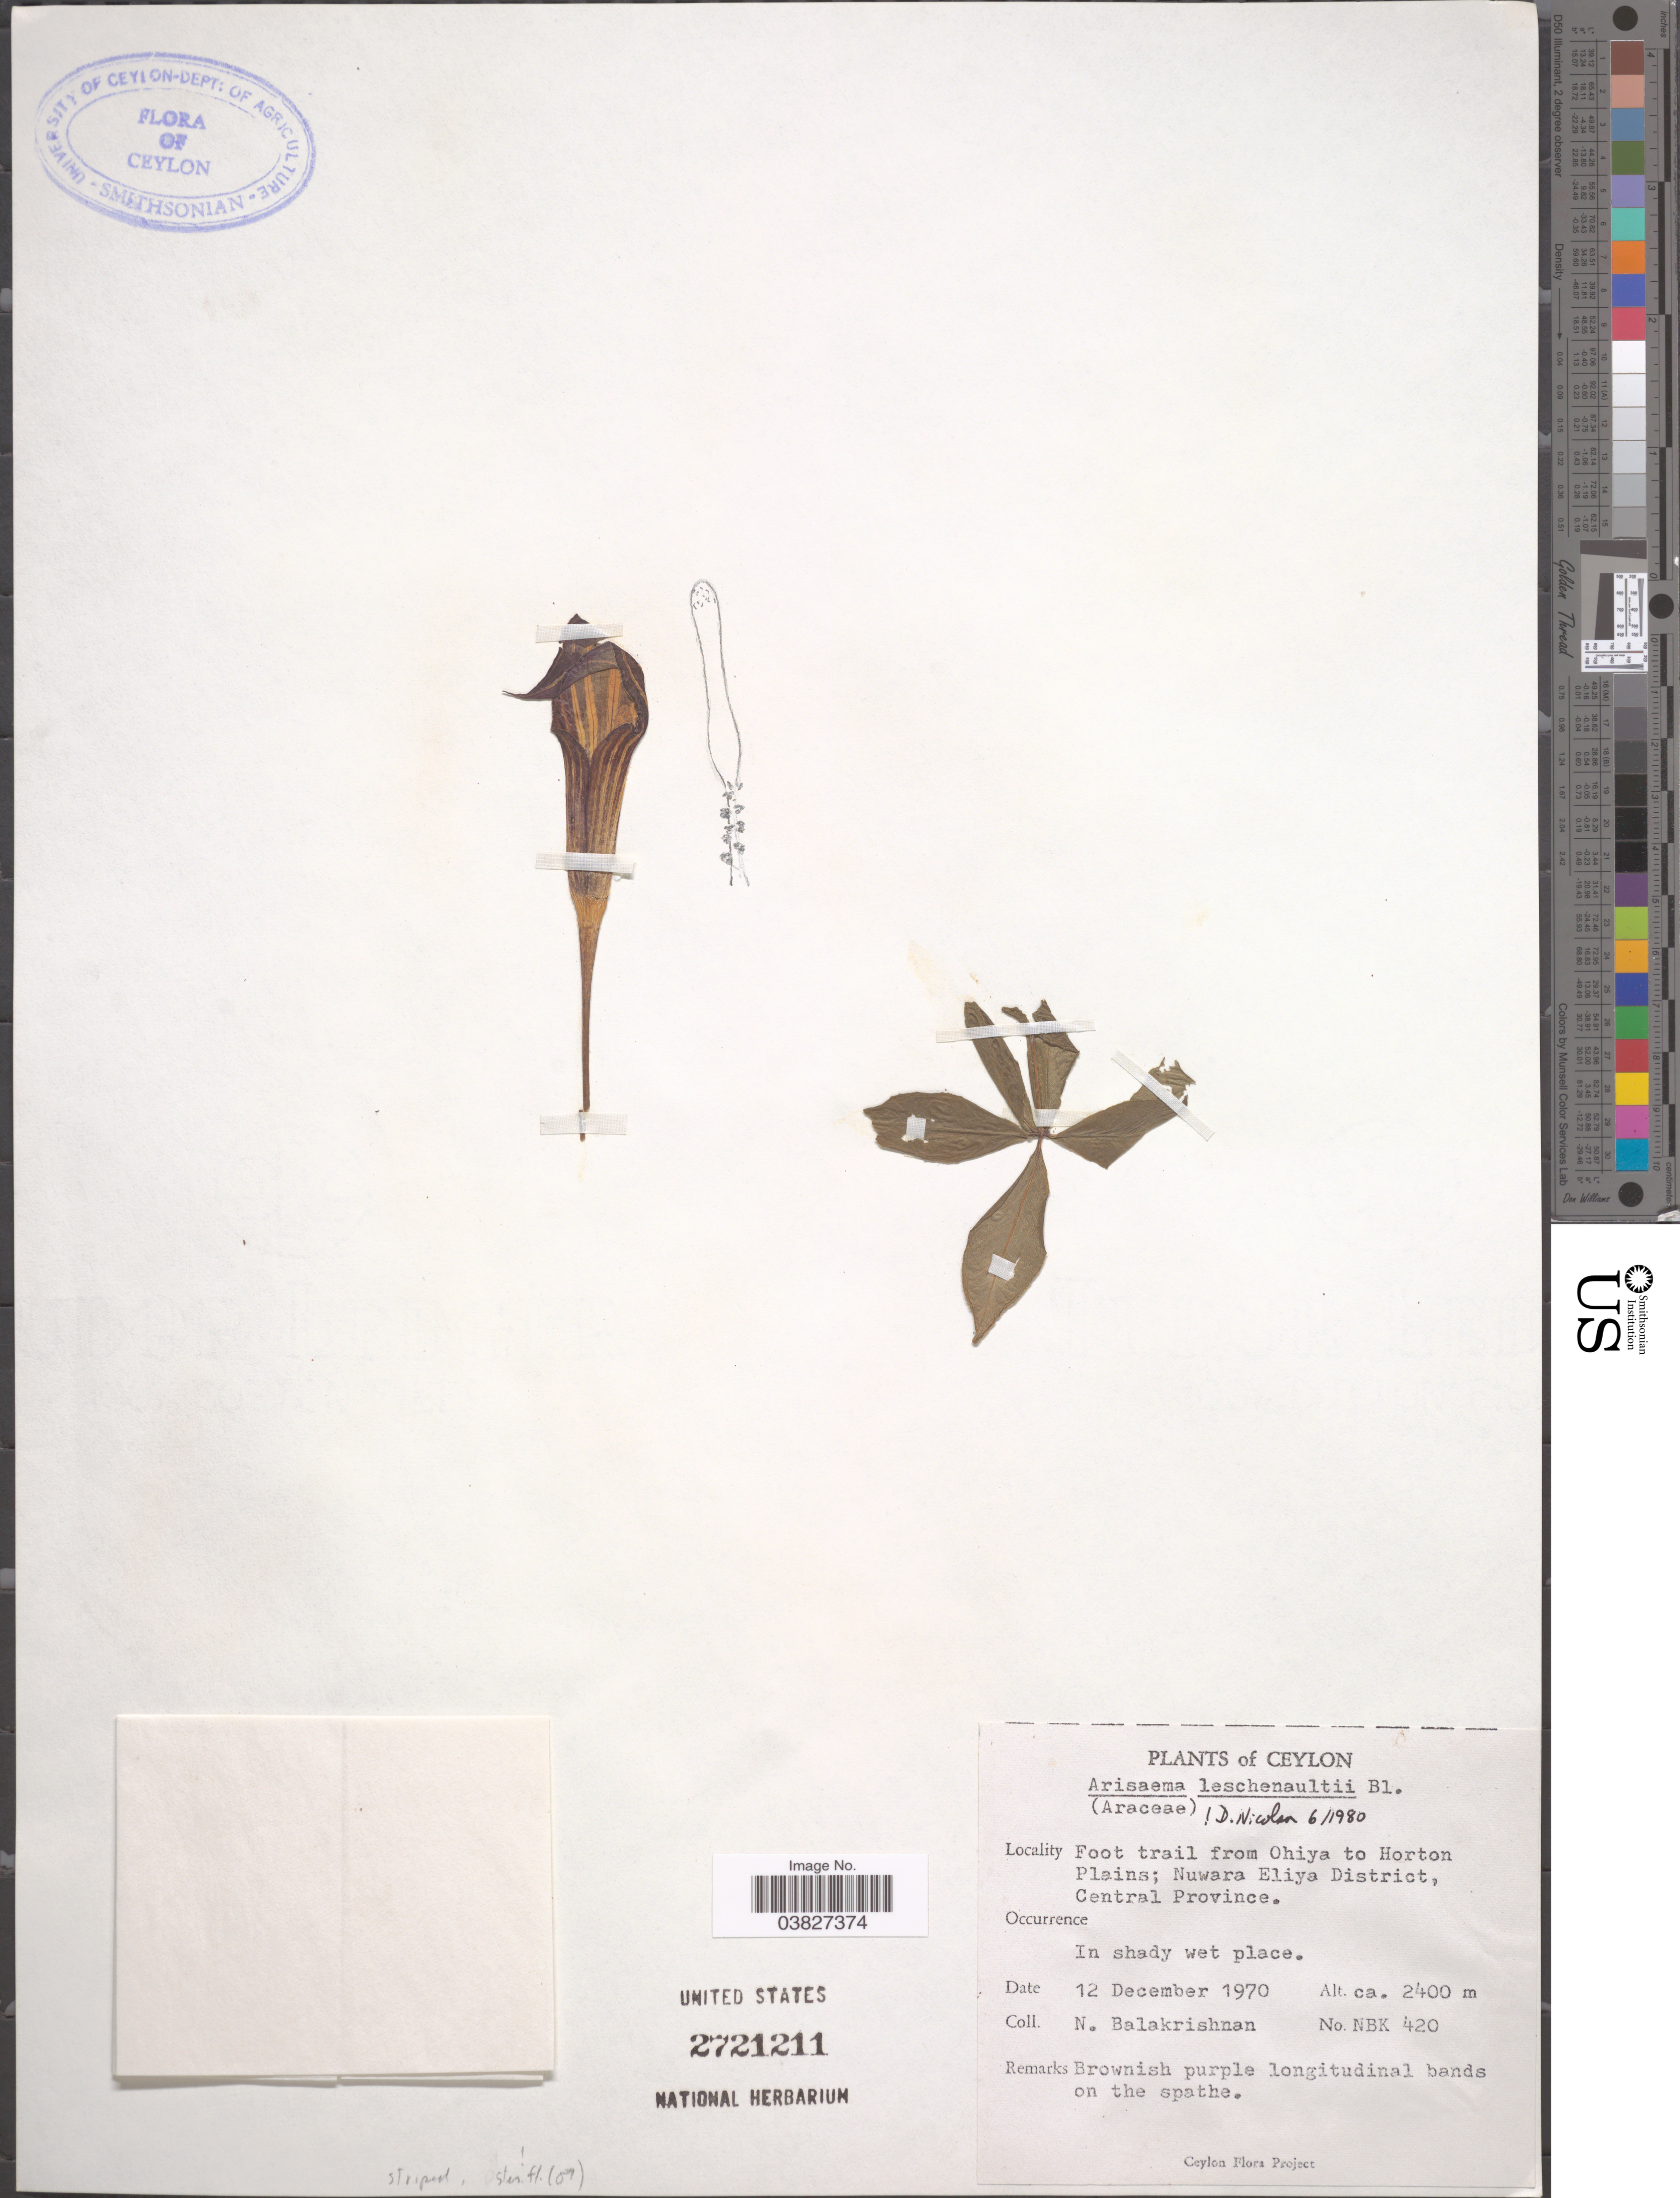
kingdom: Plantae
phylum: Tracheophyta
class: Liliopsida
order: Alismatales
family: Araceae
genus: Arisaema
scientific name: Arisaema leschenaultii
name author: Blume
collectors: N. Balakrishnan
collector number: NBK420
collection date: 1970-12-12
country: Sri Lanka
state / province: Central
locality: Ceylon. Foot trail from Ohiya to Horton Plains; Nuwara Eliya District, Central Province.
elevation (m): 2400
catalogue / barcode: US 2721211